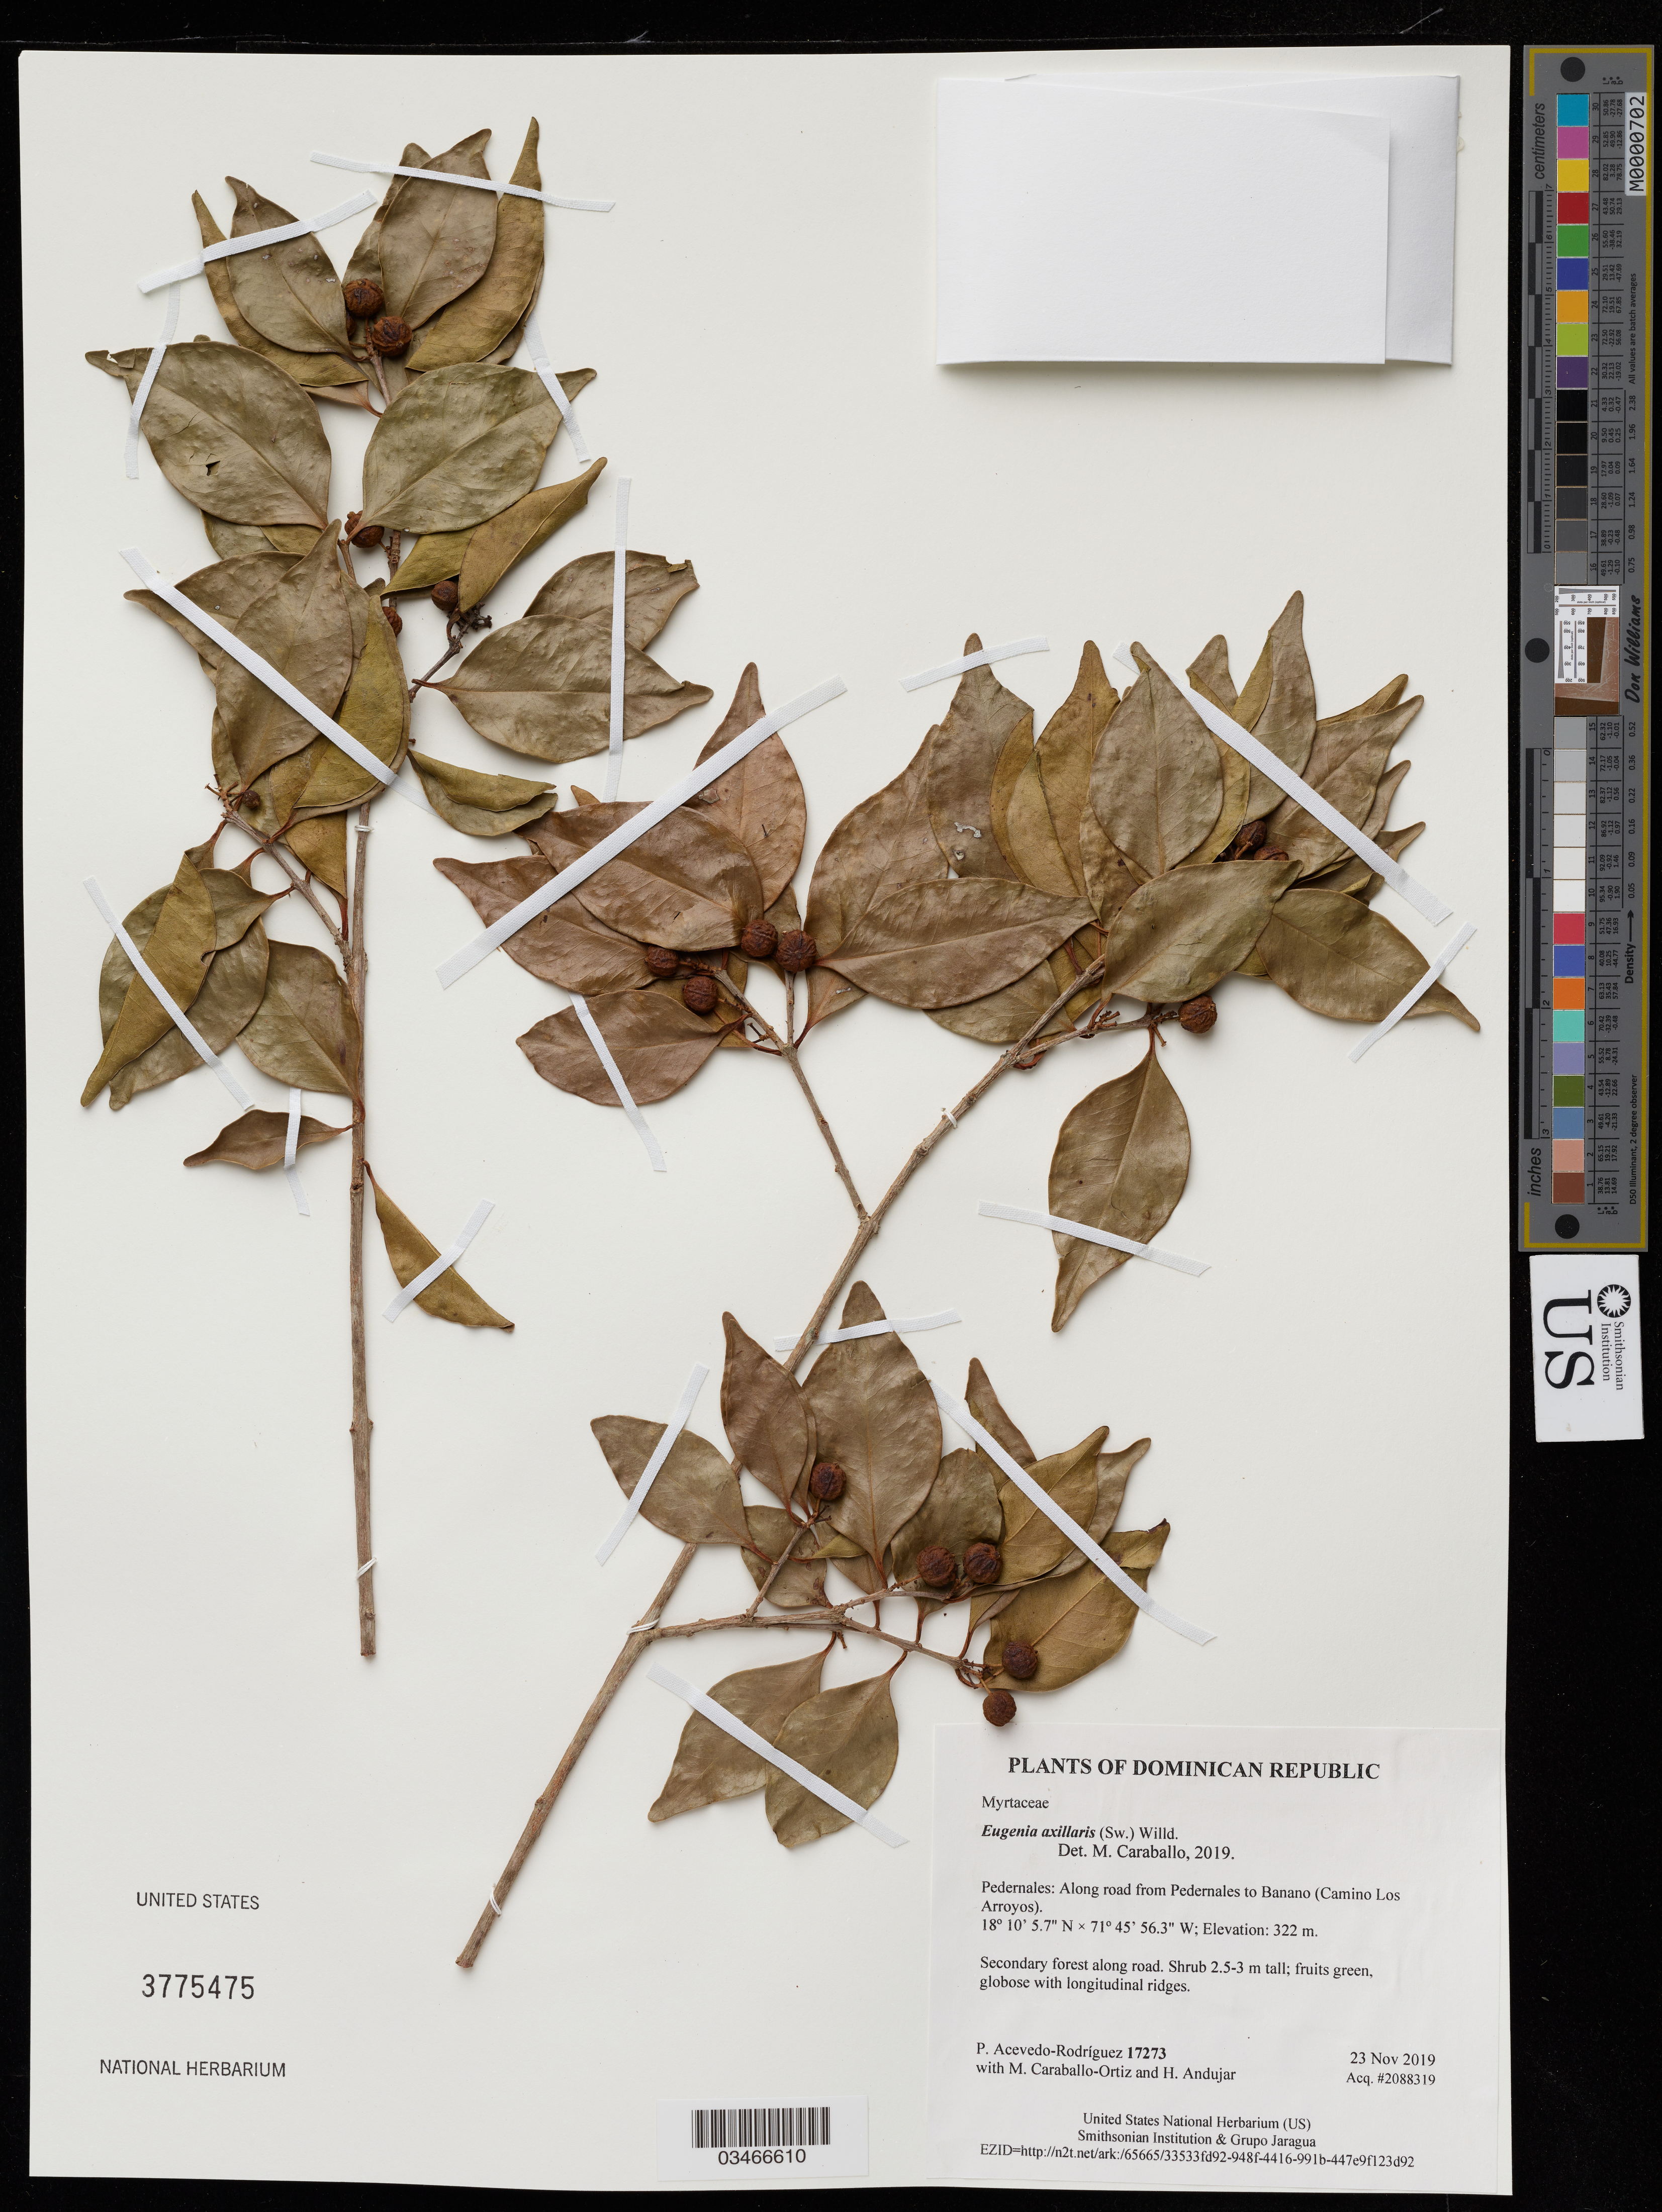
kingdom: Plantae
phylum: Tracheophyta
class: Magnoliopsida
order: Myrtales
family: Myrtaceae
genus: Eugenia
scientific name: Eugenia axillaris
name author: (Sw.) Willd.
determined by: Acevedo-Rodriguez, P., (US), Smithsonian Institution - National Museum of Natural History (UNITED STATES)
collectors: P. Acevedo-Rodriguez, M. Caraballo-Ortiz & H. Andujar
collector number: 17273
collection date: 2019-11-23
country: Dominican Republic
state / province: Pedernales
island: Hispaniola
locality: Along road from Pedernales to Banano (Camino Los Arroyos), disturbed roadside vegetation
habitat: Secondary forest along road.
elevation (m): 322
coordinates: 18.16826 N, 71.76563 W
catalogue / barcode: US 3775475